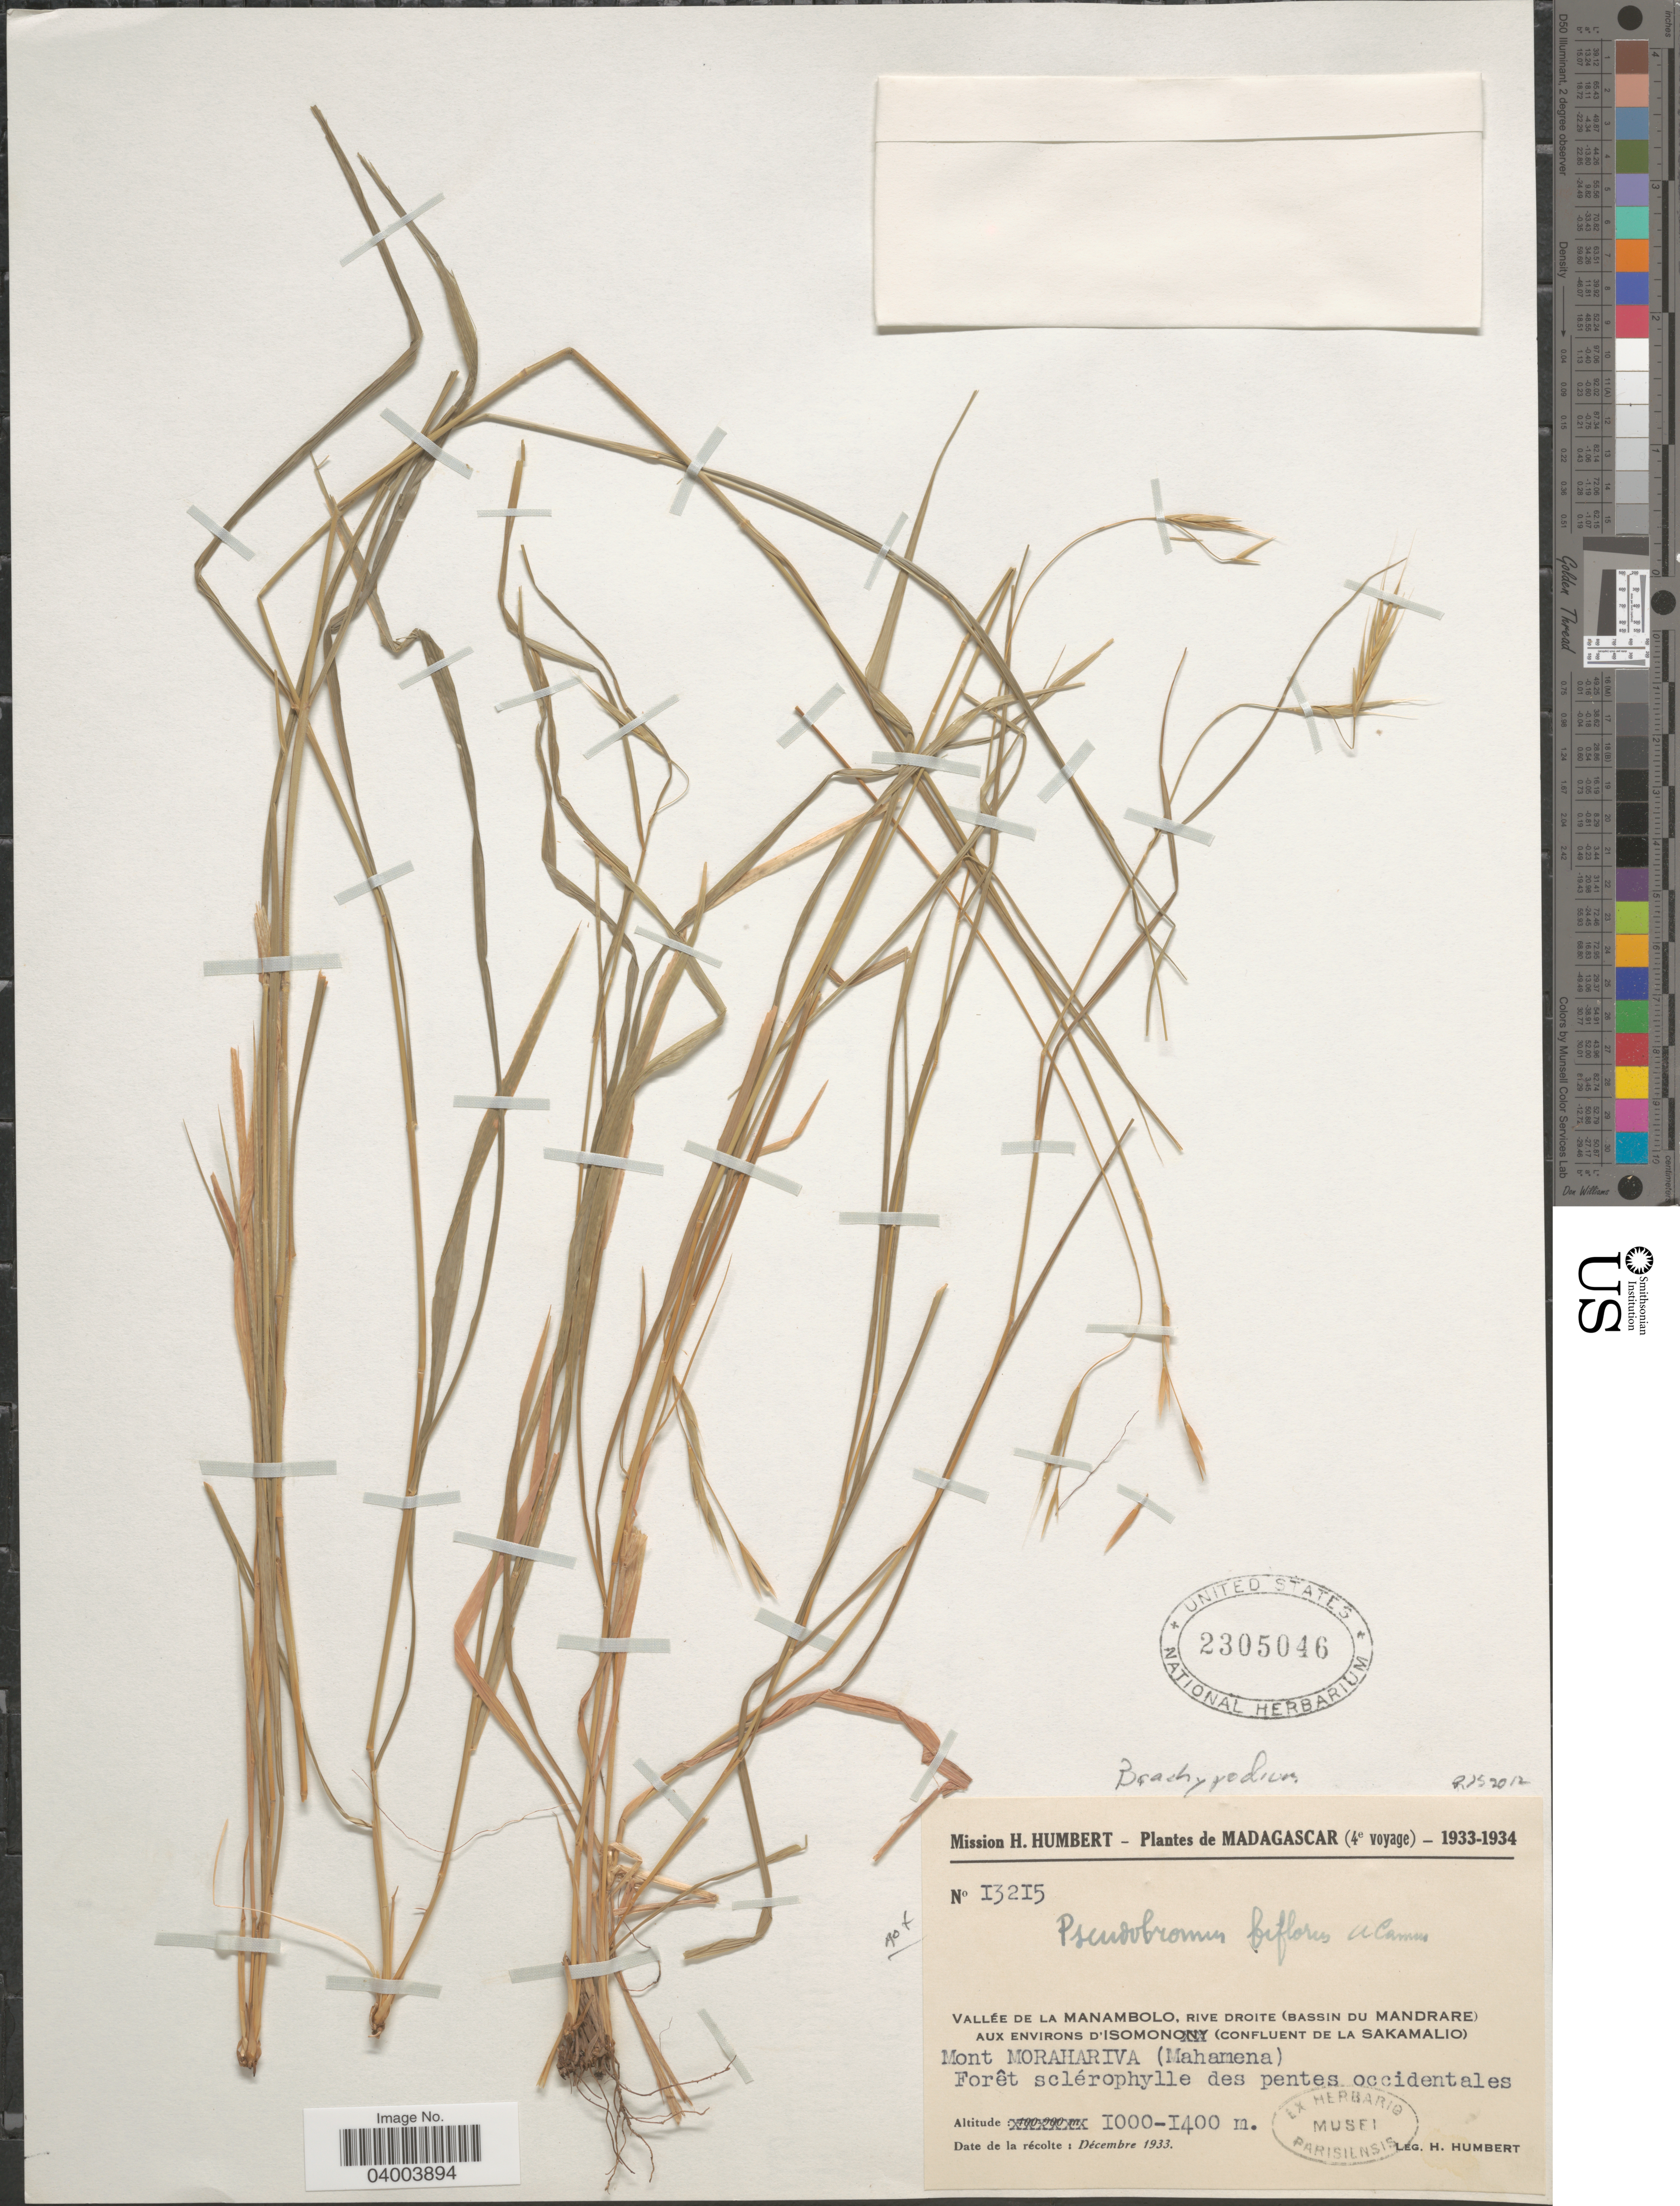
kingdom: Plantae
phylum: Tracheophyta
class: Liliopsida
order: Poales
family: Poaceae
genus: Brachypodium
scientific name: Brachypodium sp.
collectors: H. Humbert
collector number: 13215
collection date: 1933-12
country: Madagascar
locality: Vallée de la Manambolo, rive droite (Bassin du Mandrare) aux environs d'Isomono (confluent de la Sakamalio). Mont Morahariva (Mahamena). Forêt sclérophylle des pentes occidentales.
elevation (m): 1000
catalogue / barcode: US 2305046